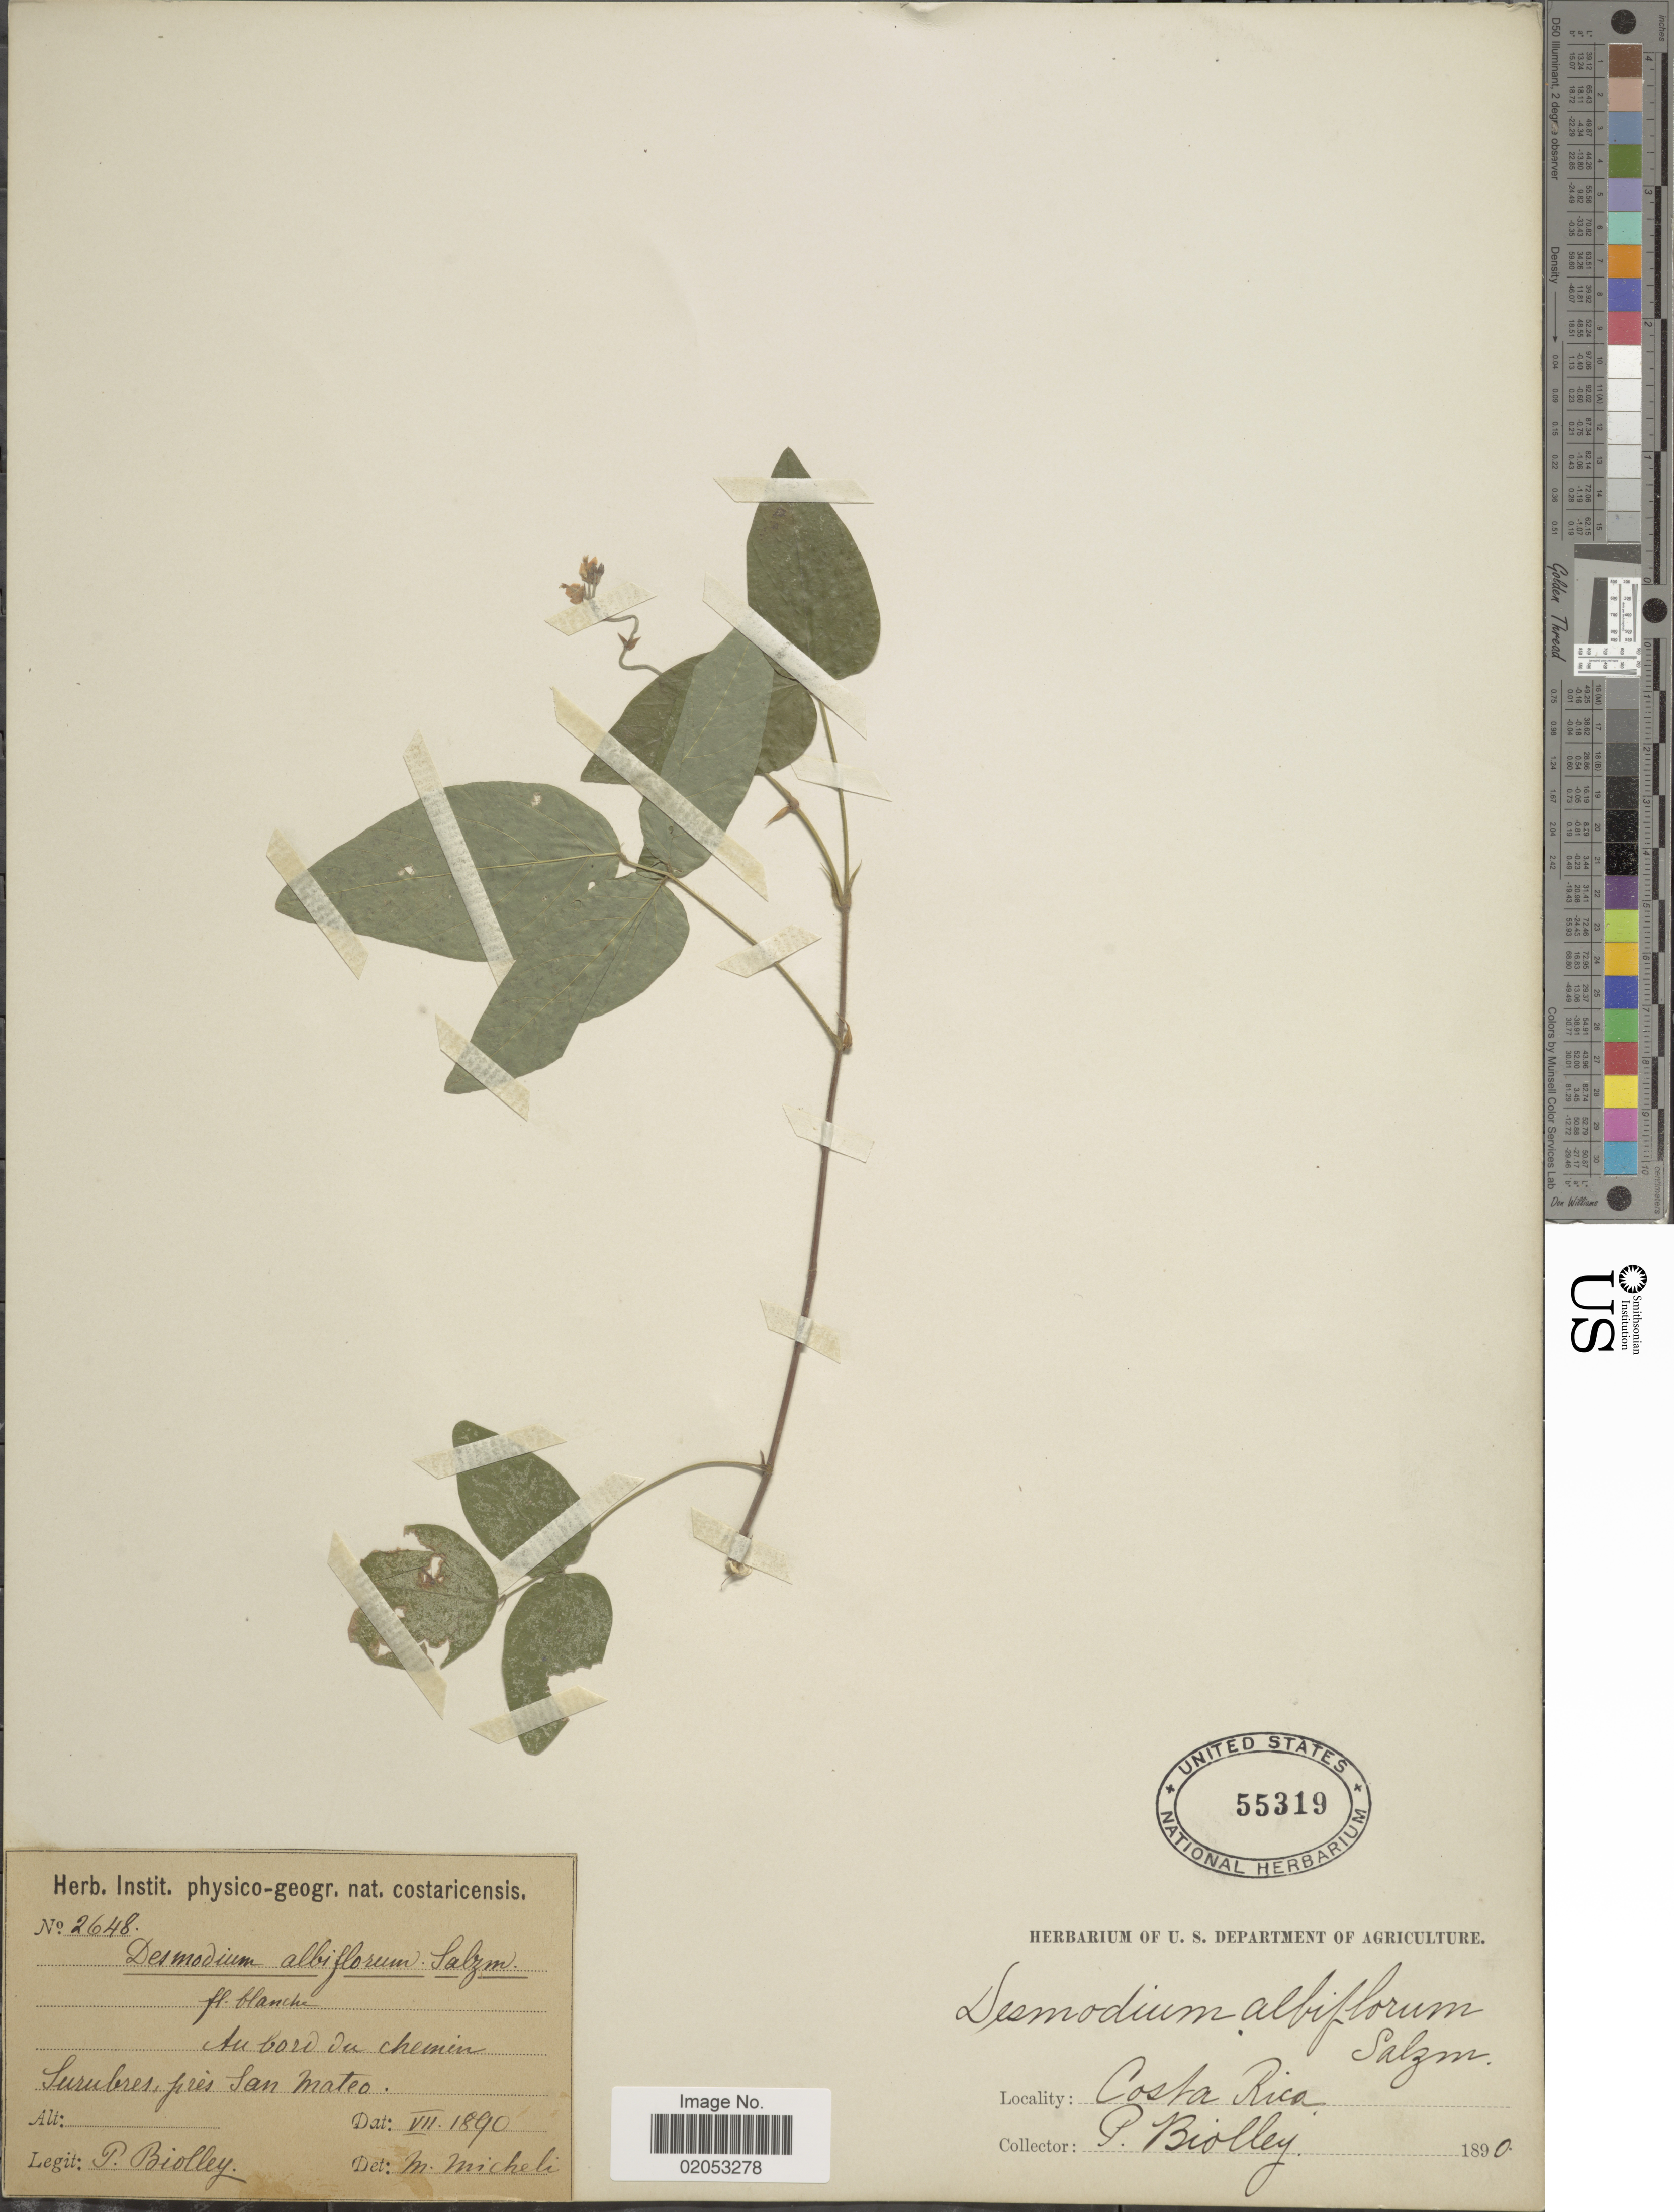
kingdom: Plantae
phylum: Tracheophyta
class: Magnoliopsida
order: Fabales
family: Fabaceae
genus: Desmodium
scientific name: Desmodium affine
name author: Schltdl.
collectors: P. Biolley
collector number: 2648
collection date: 1890-07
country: Costa Rica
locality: Surubres, pres San Mateo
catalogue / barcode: US 55319